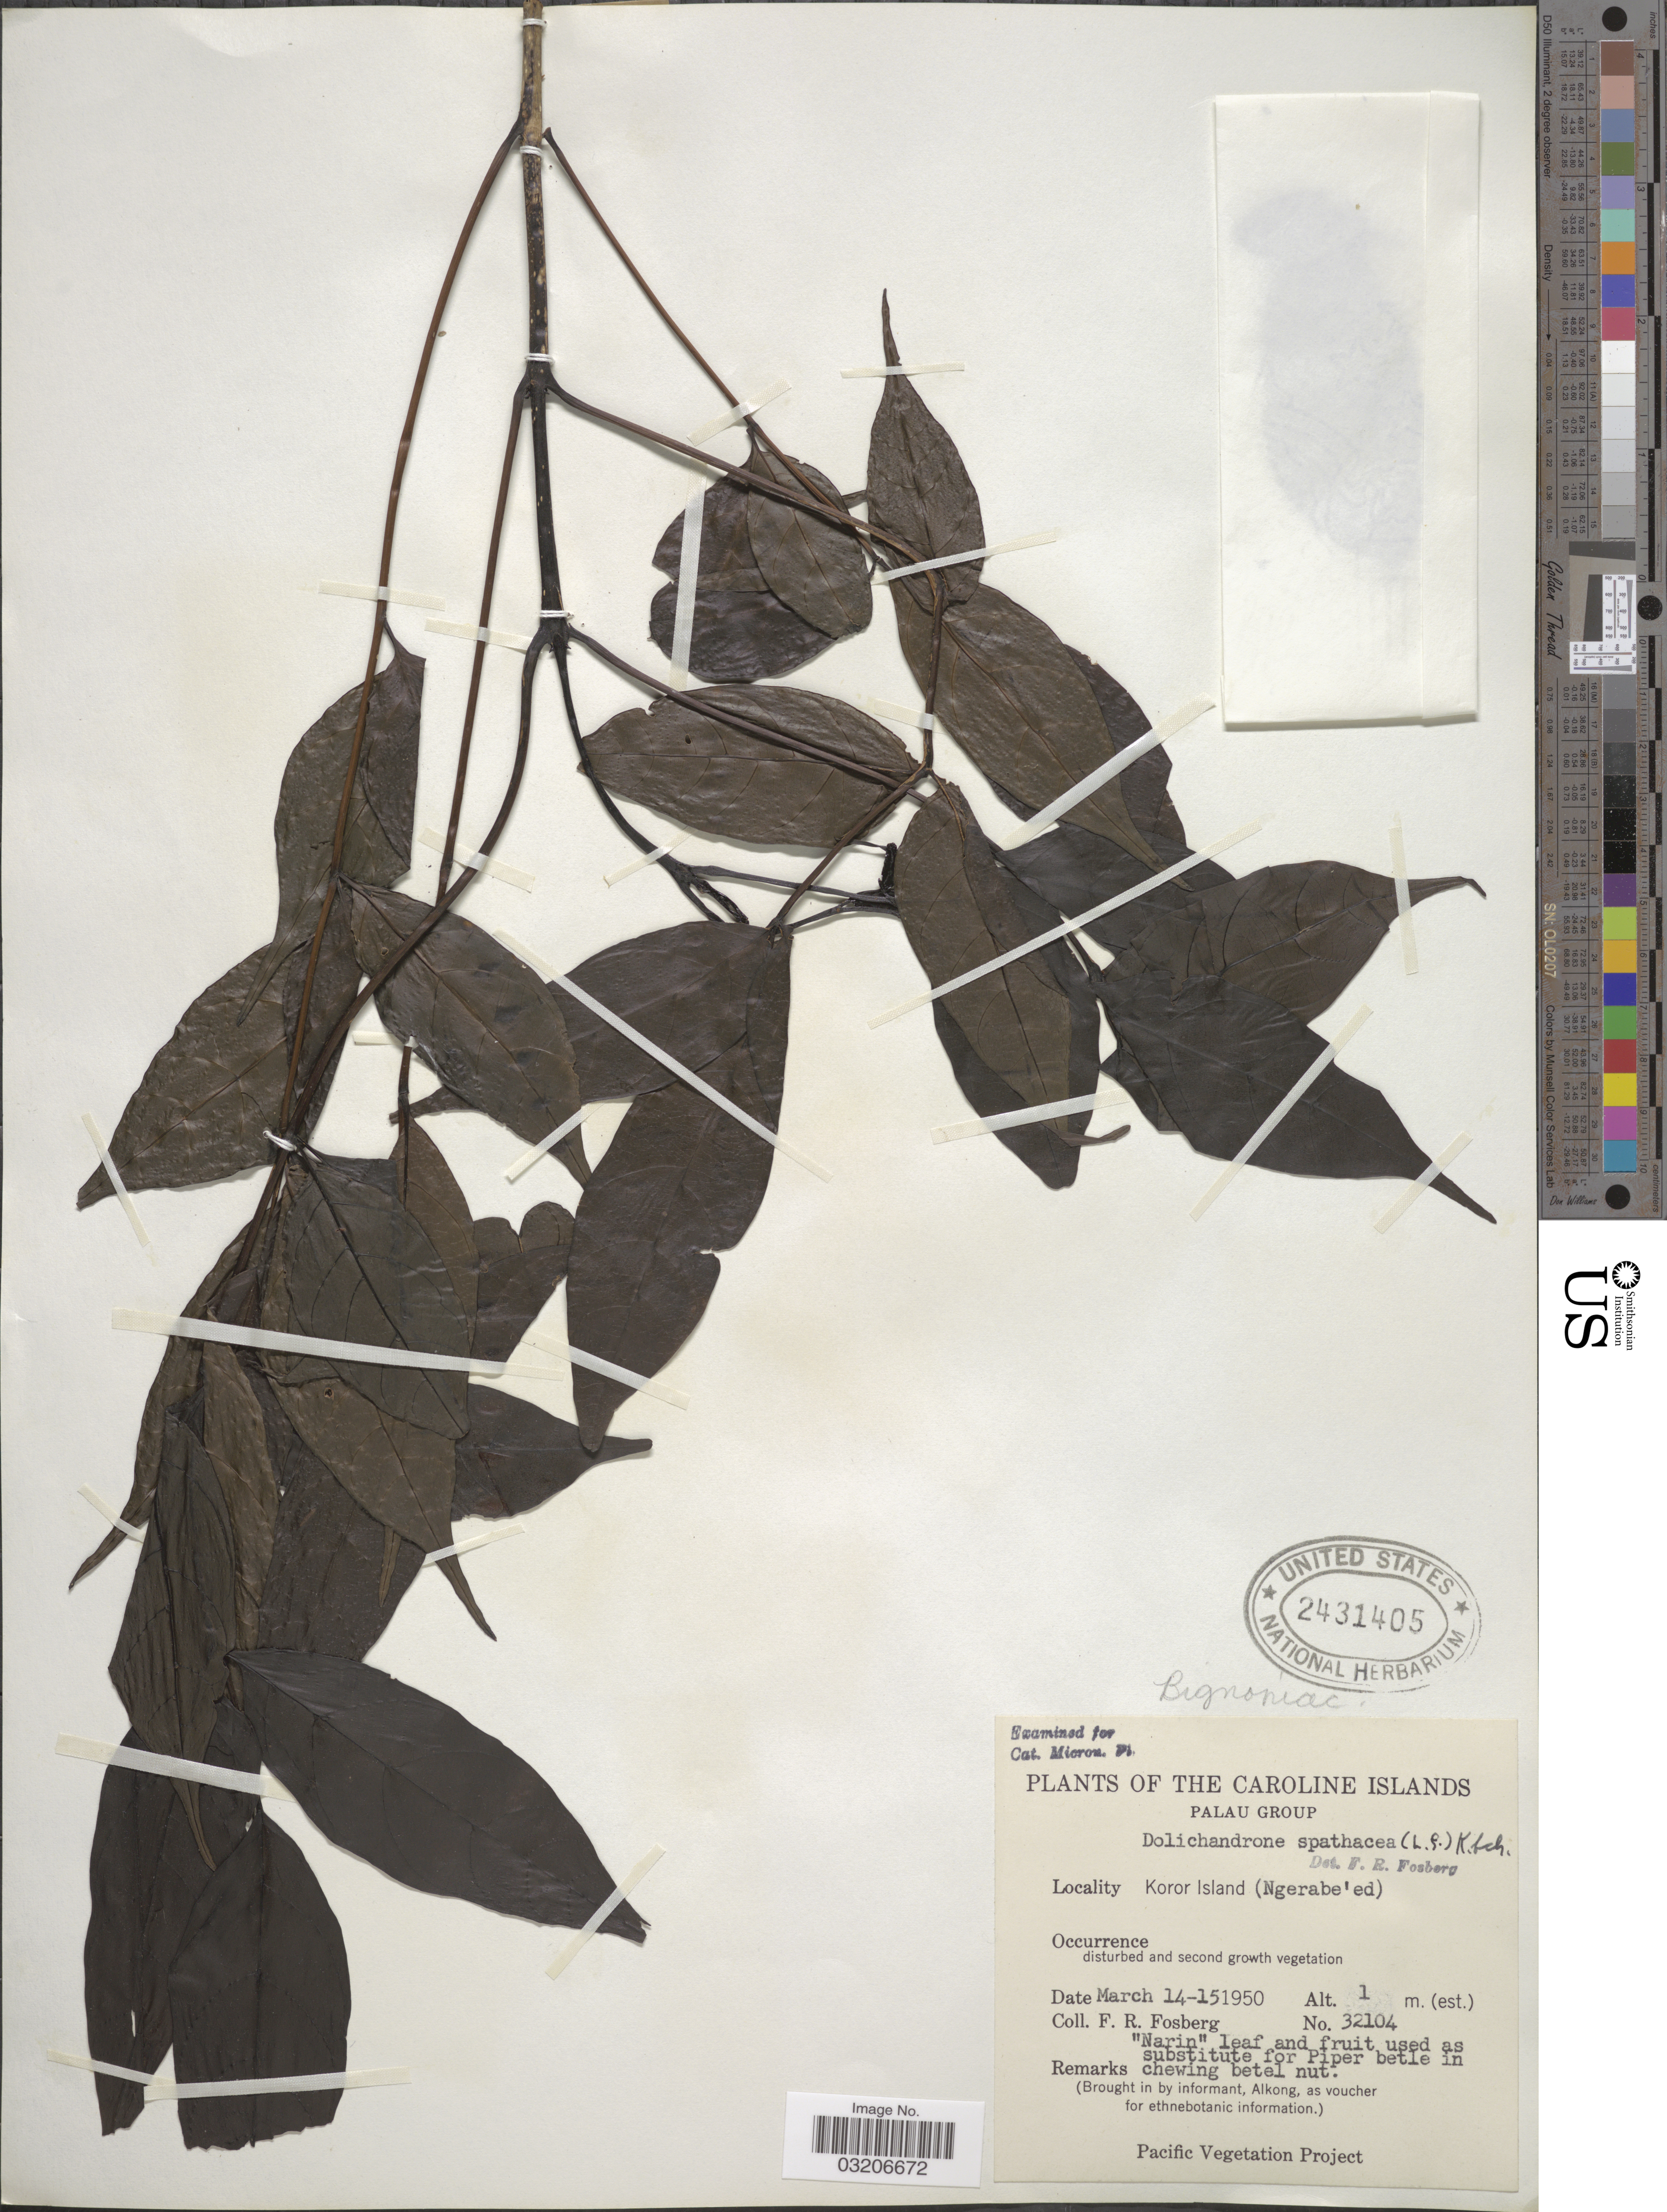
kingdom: Plantae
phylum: Tracheophyta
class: Magnoliopsida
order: Lamiales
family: Bignoniaceae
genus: Dolichandrone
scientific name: Dolichandrone spathacea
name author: (L. f.) K. Schum.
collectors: F. R. Fosberg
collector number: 32104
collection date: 1950-03-14/1950-03-15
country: Palau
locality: The Caroline Islands. Palau Group. Koror Island(Ngerabe'de).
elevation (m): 1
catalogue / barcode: US 2431405